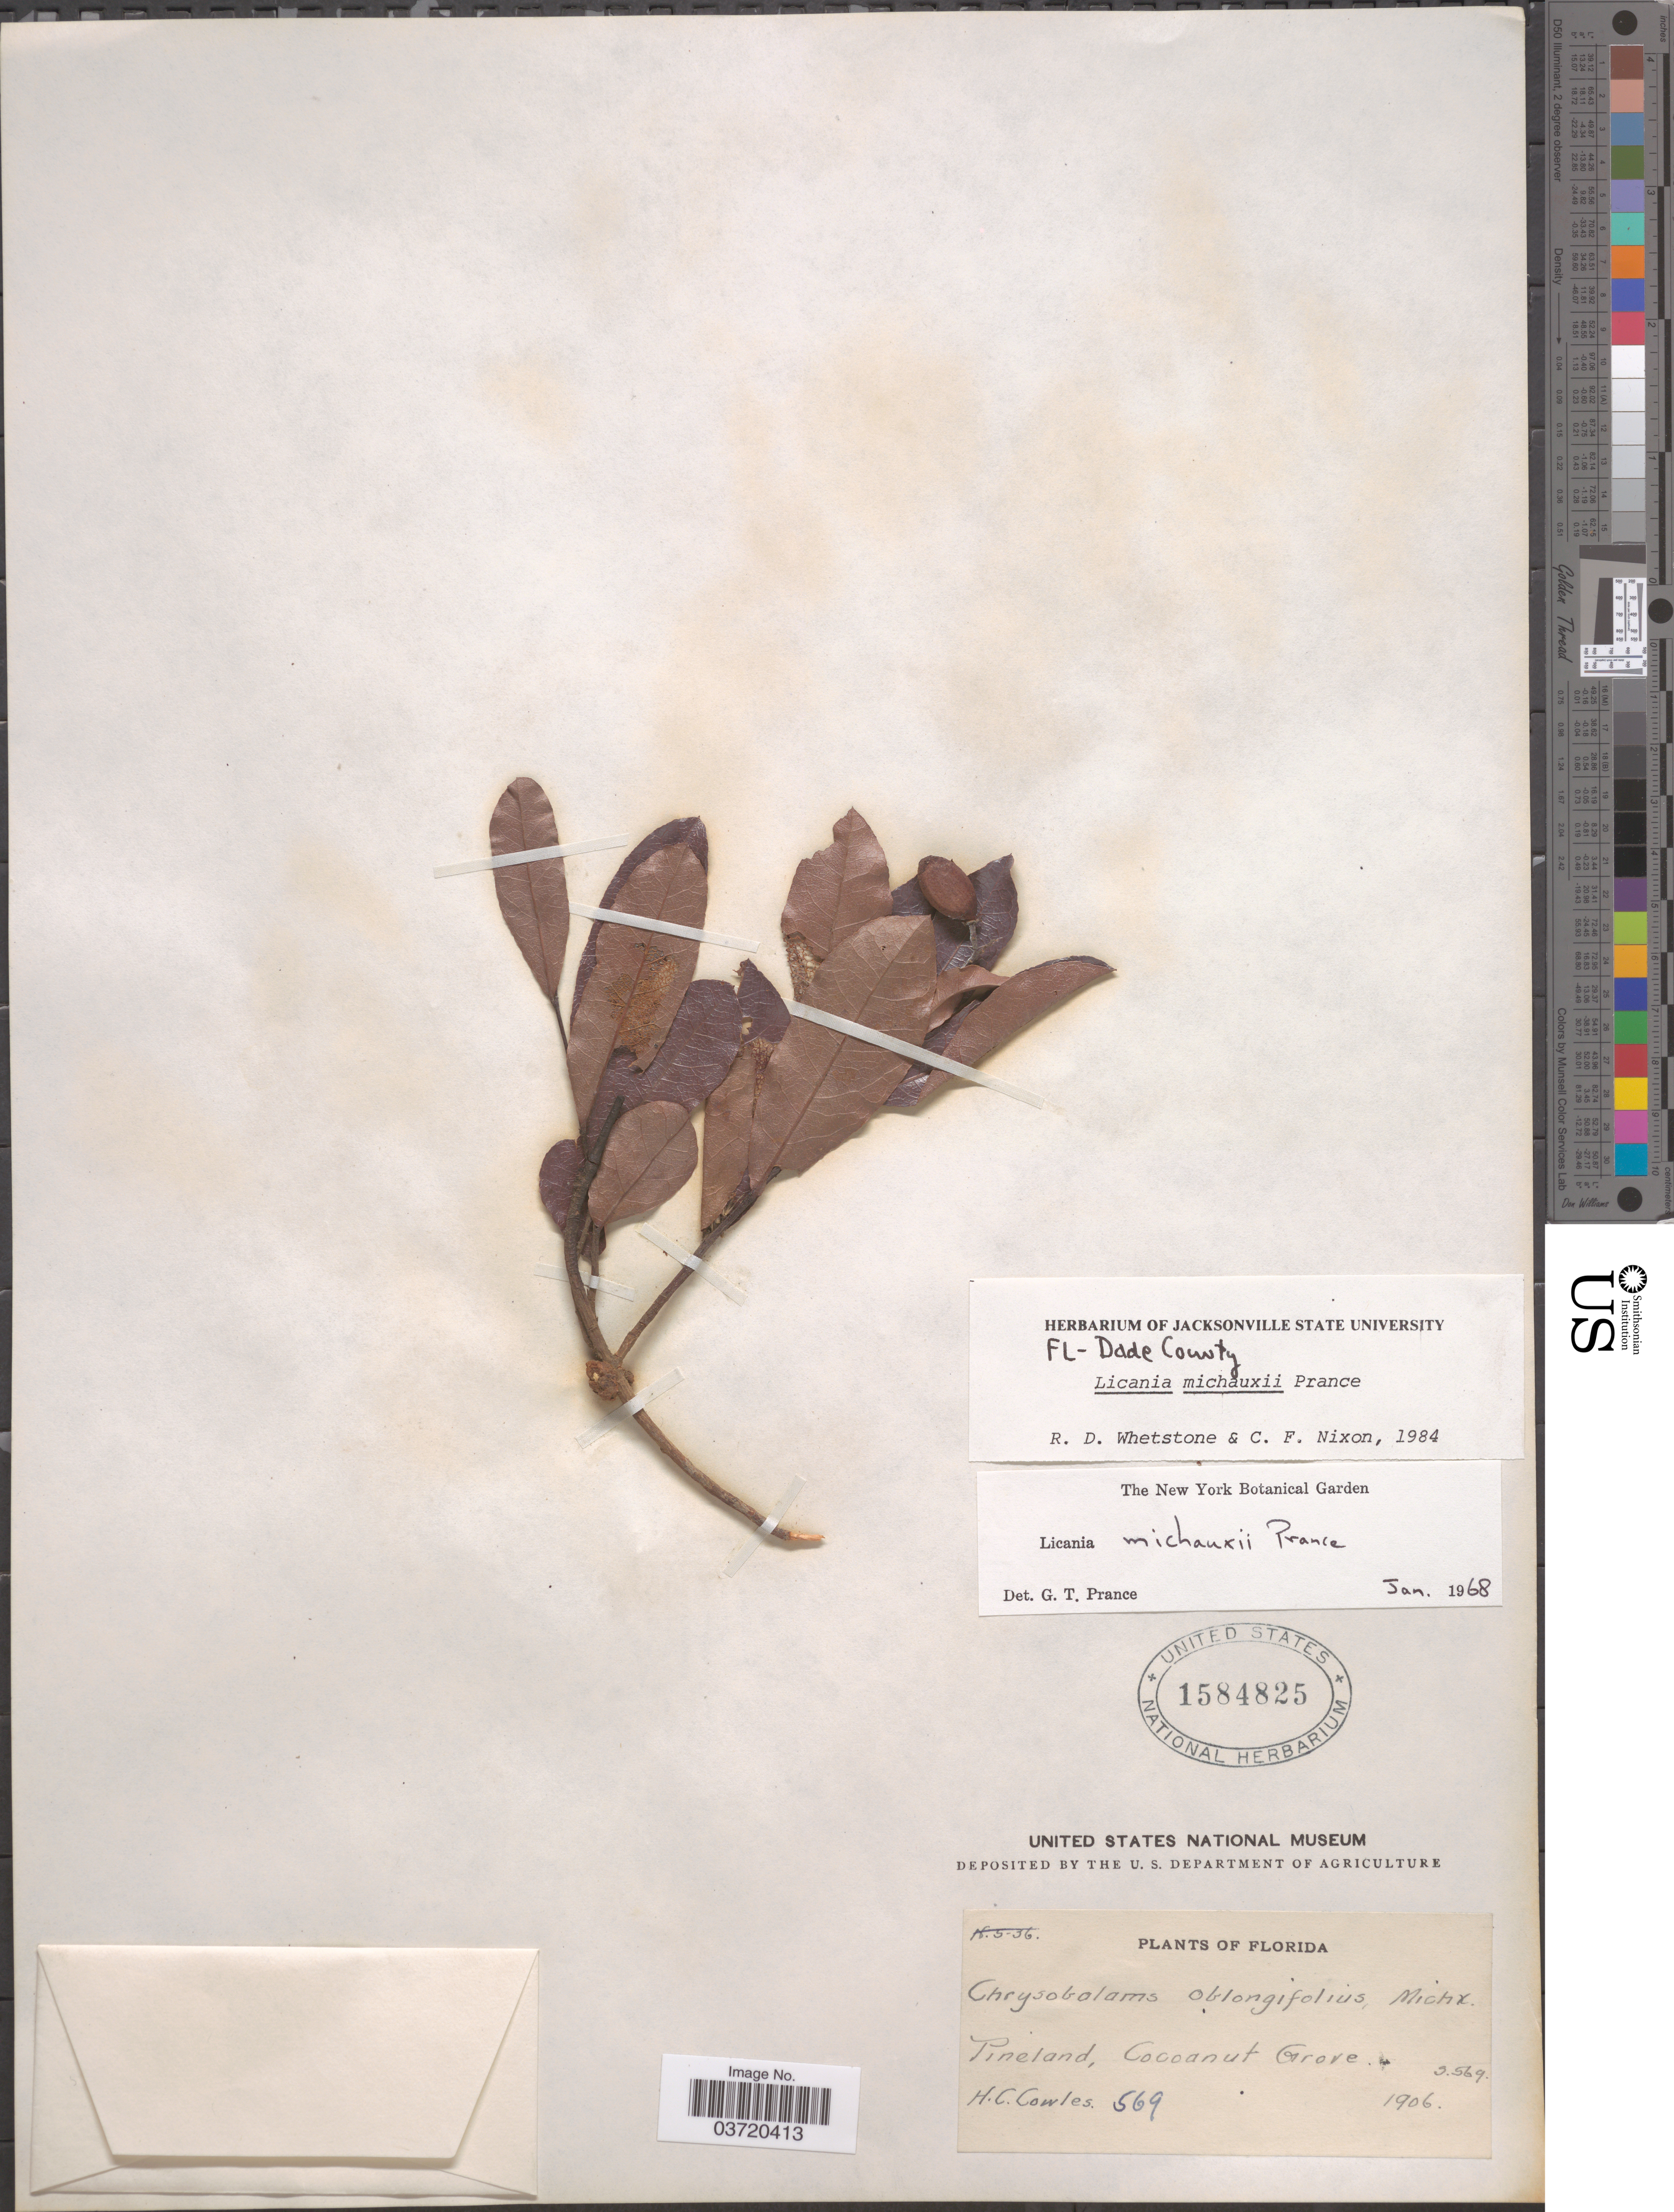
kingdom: Plantae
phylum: Tracheophyta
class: Magnoliopsida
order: Malpighiales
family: Chrysobalanaceae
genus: Geobalanus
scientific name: Geobalanus oblongifolius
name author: (Michx.) Small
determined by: Strong, M. T., (US), Smithsonian Institution - National Museum of Natural History (UNITED STATES)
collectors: H. Cowles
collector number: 569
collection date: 1906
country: United States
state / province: Florida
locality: Pineland, Cocoanut Grove.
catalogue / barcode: US 1584825